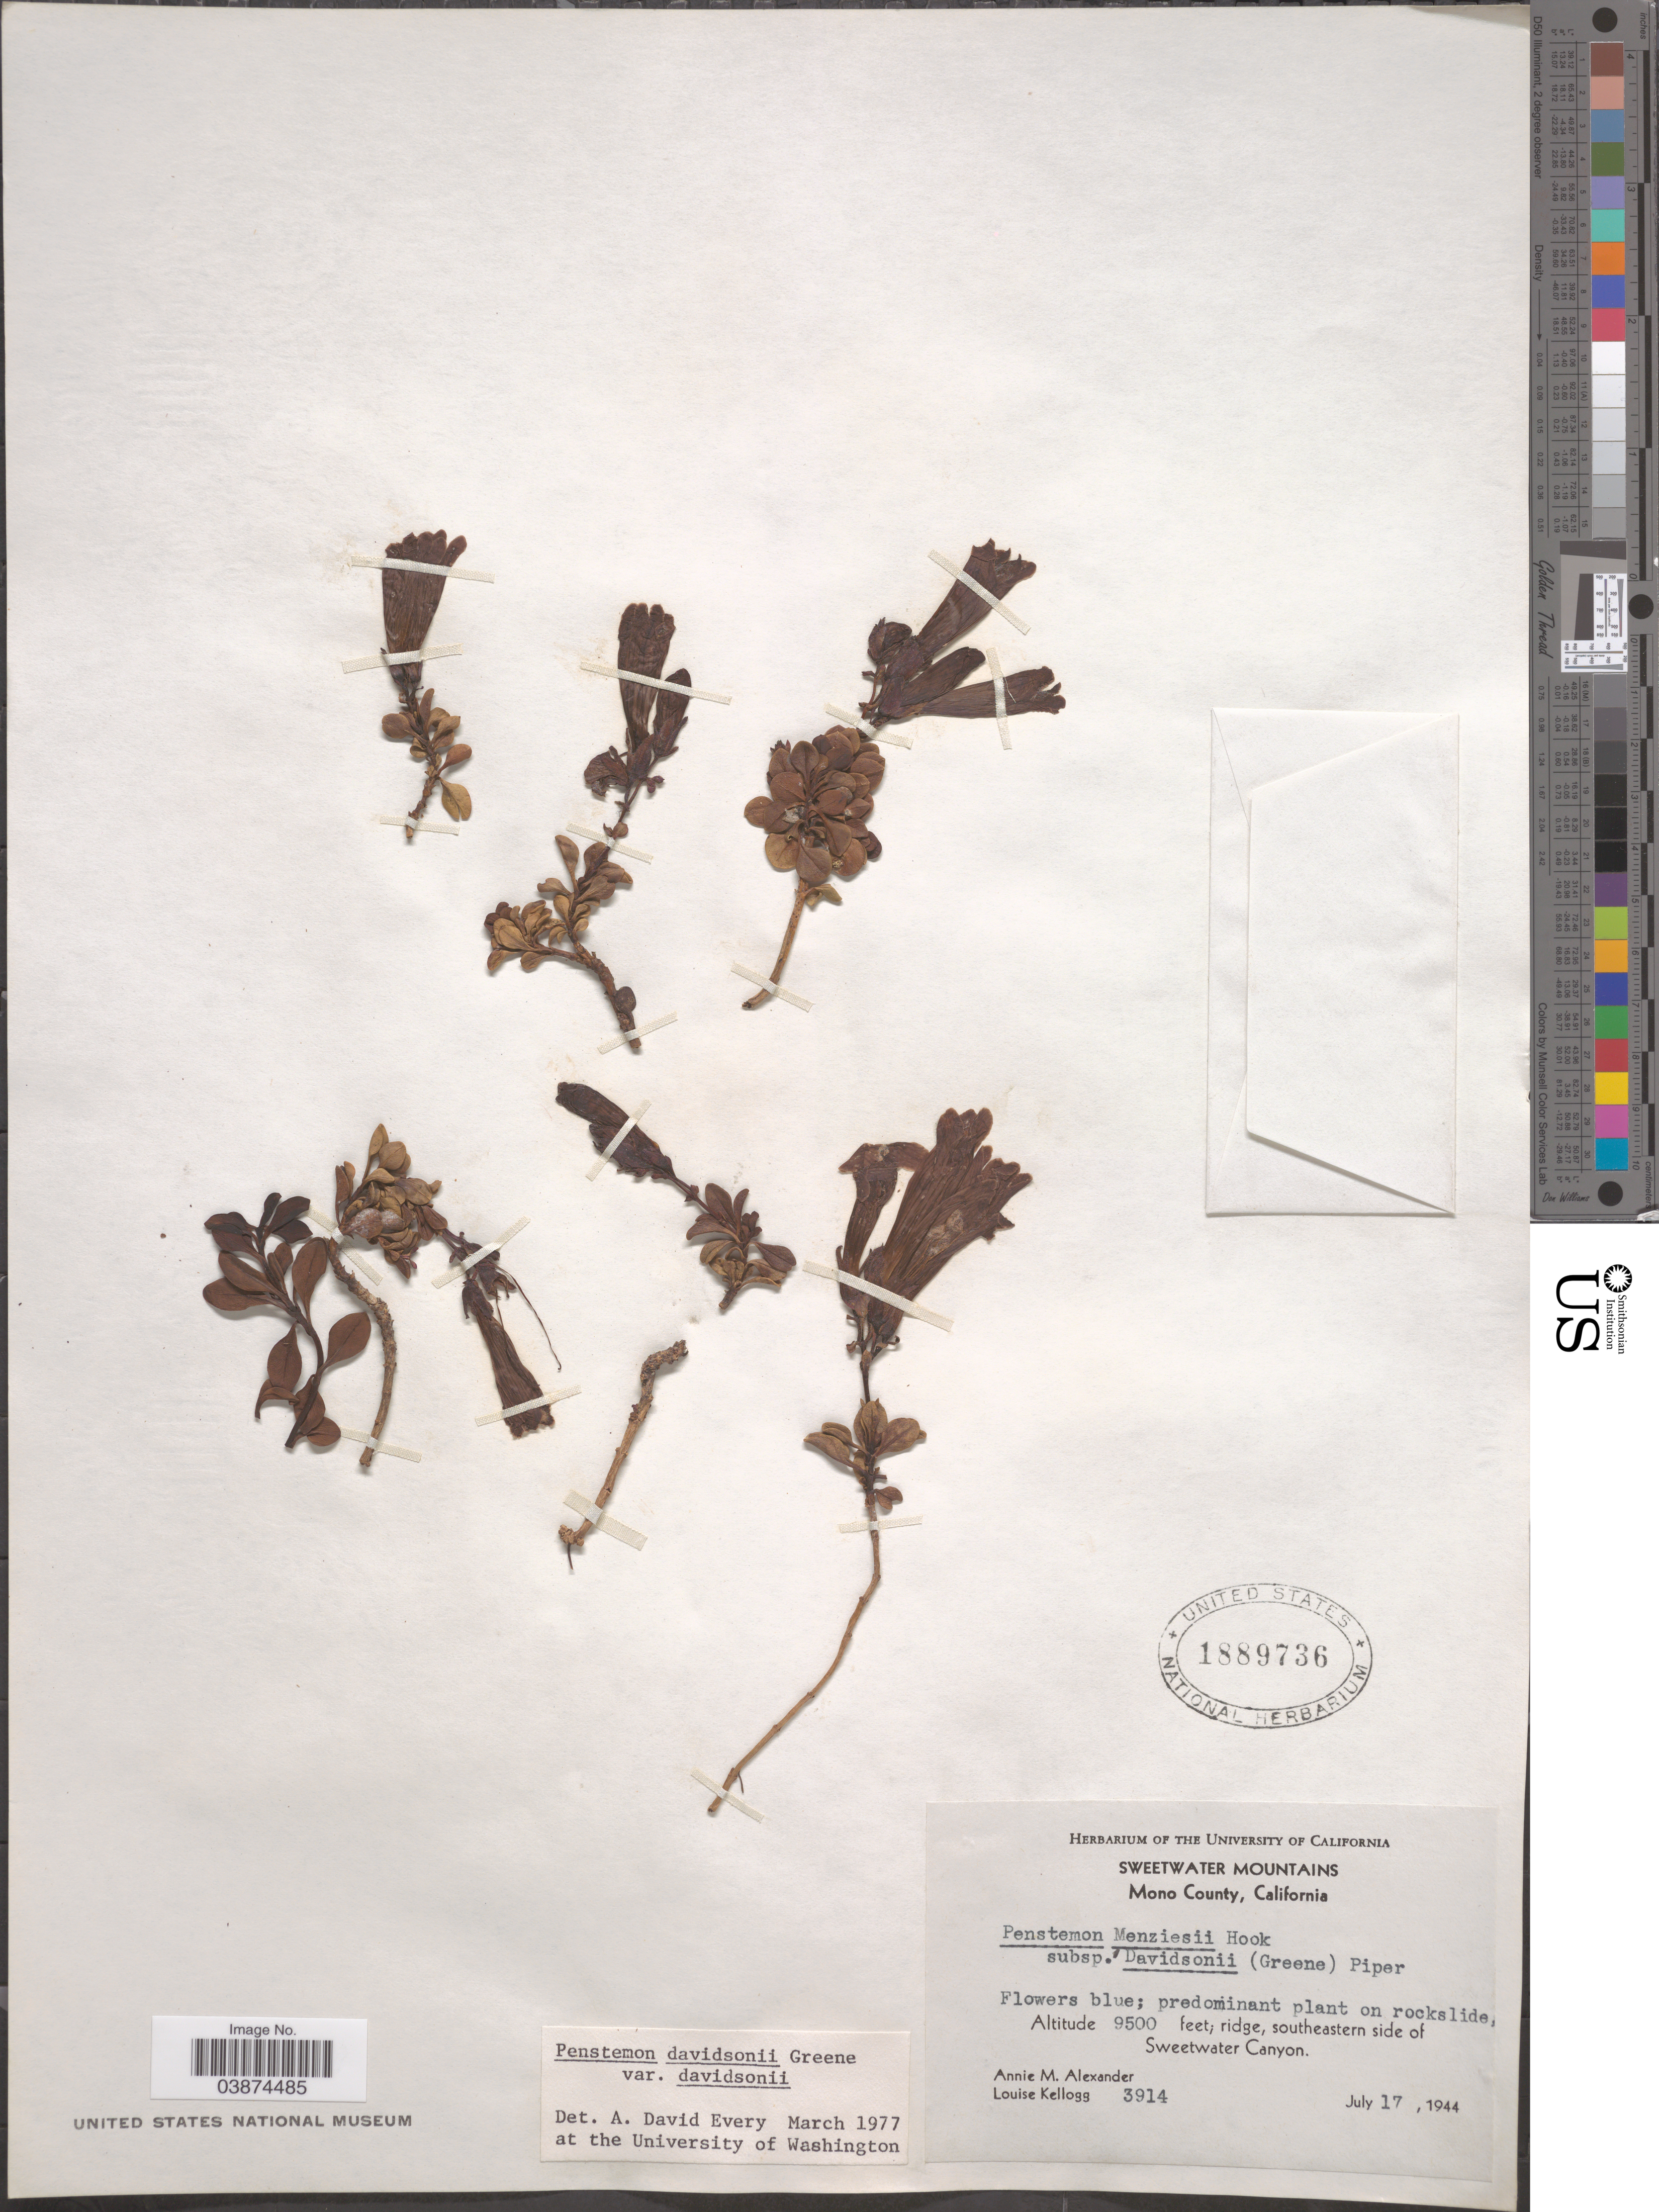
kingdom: Plantae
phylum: Tracheophyta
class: Magnoliopsida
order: Lamiales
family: Plantaginaceae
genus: Penstemon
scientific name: Penstemon davidsonii var. davidsonii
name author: Greene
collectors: A. M. Alexander & L. Kellogg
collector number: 3914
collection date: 1944-07-17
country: United States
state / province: California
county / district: Mono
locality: Sweetwater Mountains. Mono County. Southeastern side of Sweetwater Canyon.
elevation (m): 2896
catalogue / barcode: US 1889736